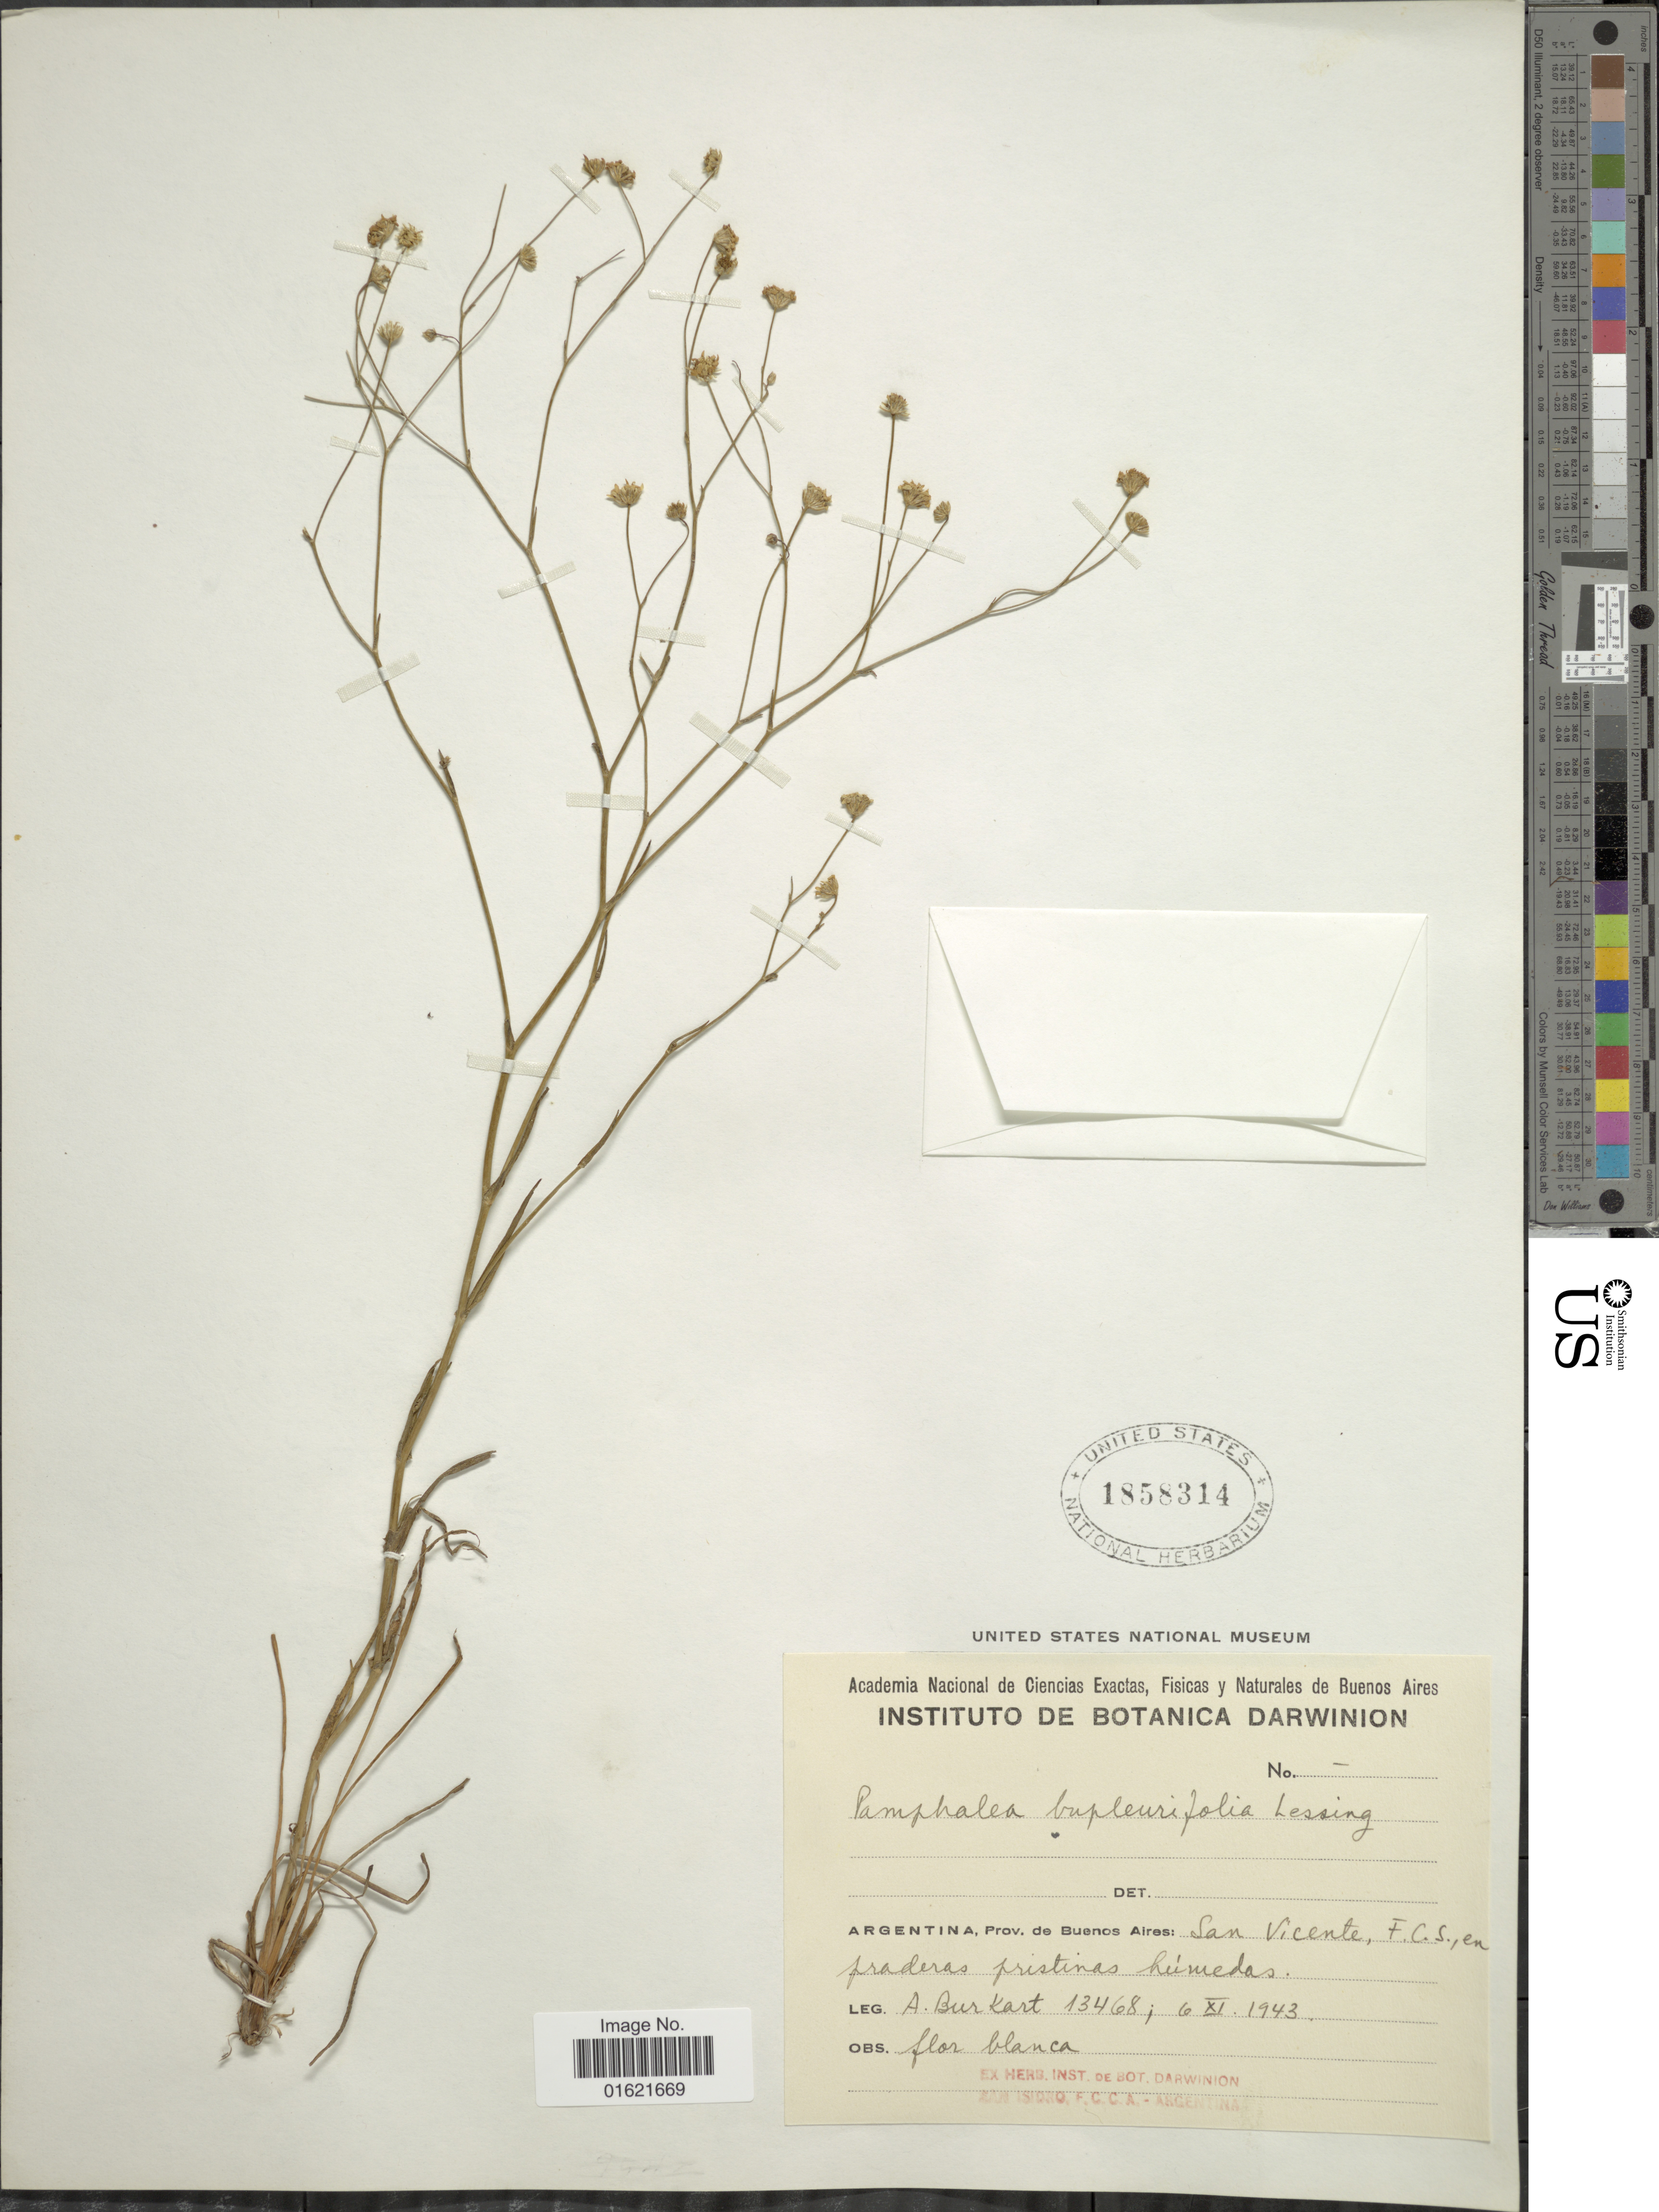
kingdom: Plantae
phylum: Tracheophyta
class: Magnoliopsida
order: Asterales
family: Asteraceae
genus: Panphalea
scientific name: Panphalea bupleurifolia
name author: Less.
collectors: A. E. Burkart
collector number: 13468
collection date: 1943-11-06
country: Argentina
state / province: Buenos Aires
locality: Prov. de Buenos Aires. San Vicente, F.C.S. en praderas prestinas humedos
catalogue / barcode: US 1858314